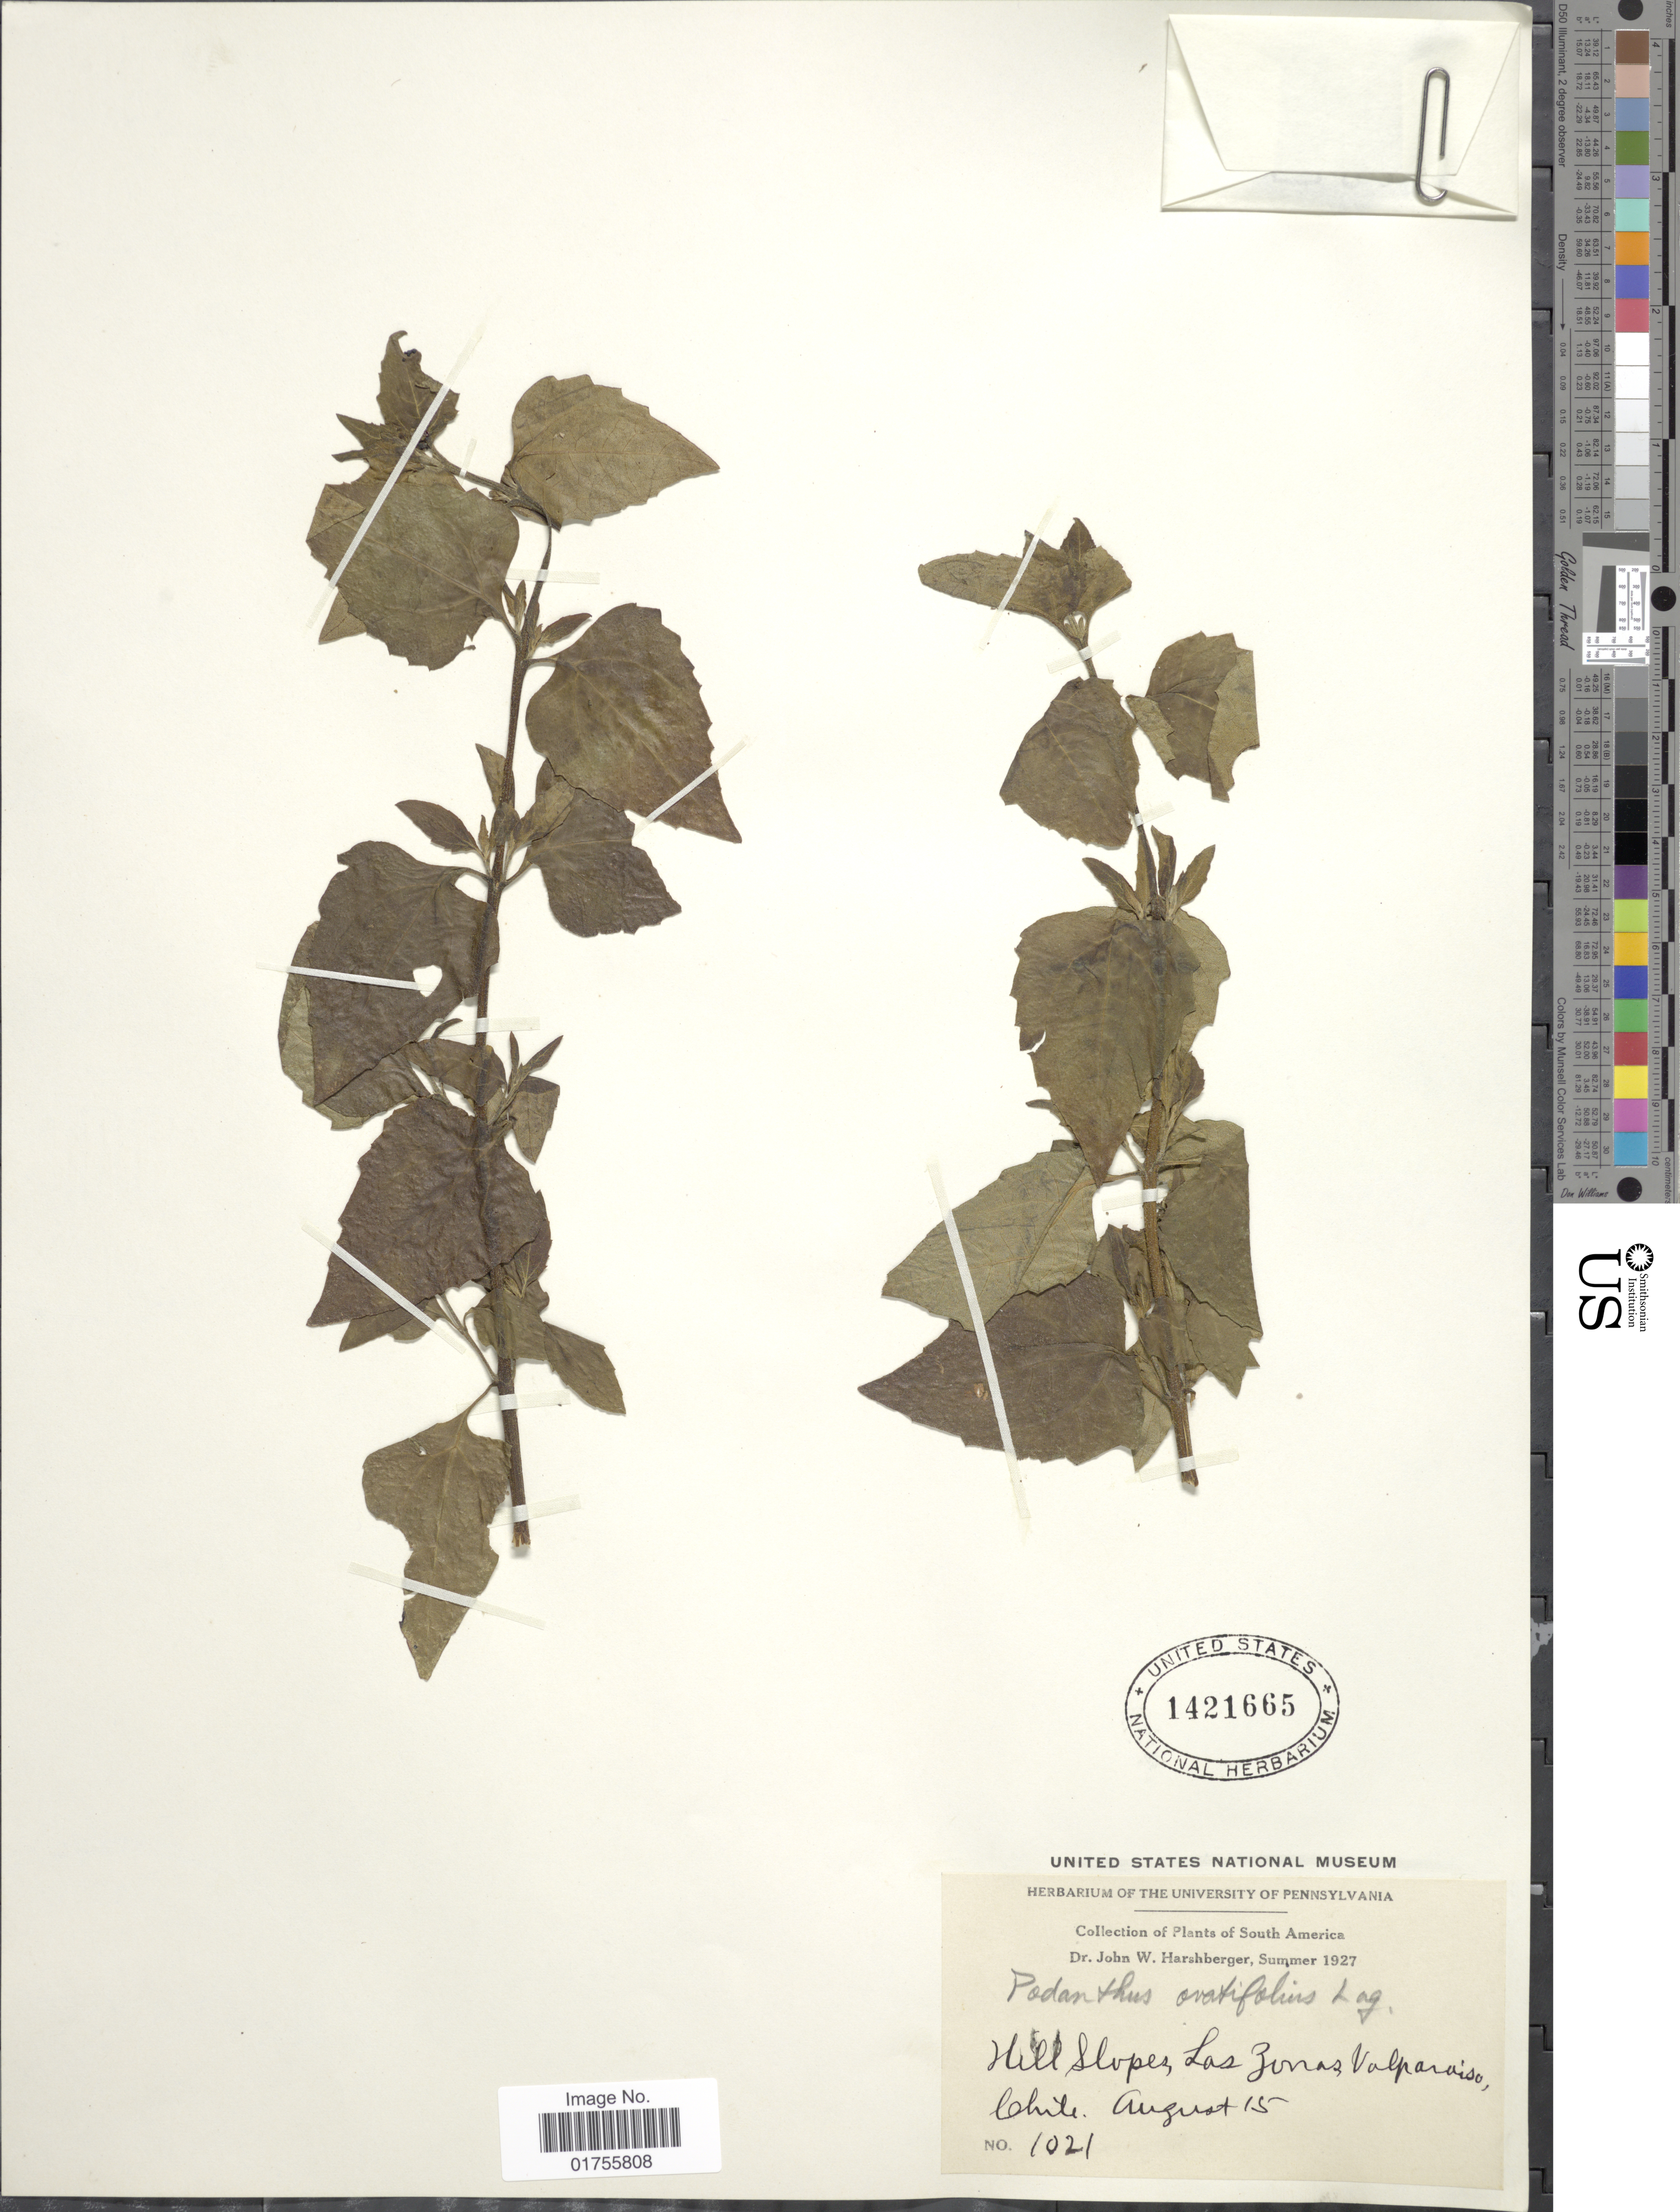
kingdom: Plantae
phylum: Tracheophyta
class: Magnoliopsida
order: Asterales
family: Asteraceae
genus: Podanthus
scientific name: Podanthus ovalifolius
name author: Lag.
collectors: J. W. Harshberger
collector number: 1021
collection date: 1927-08-15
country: Chile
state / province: Valparaíso (V)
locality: Hill slope, Las Zonas, Valparaiso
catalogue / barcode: US 1421665